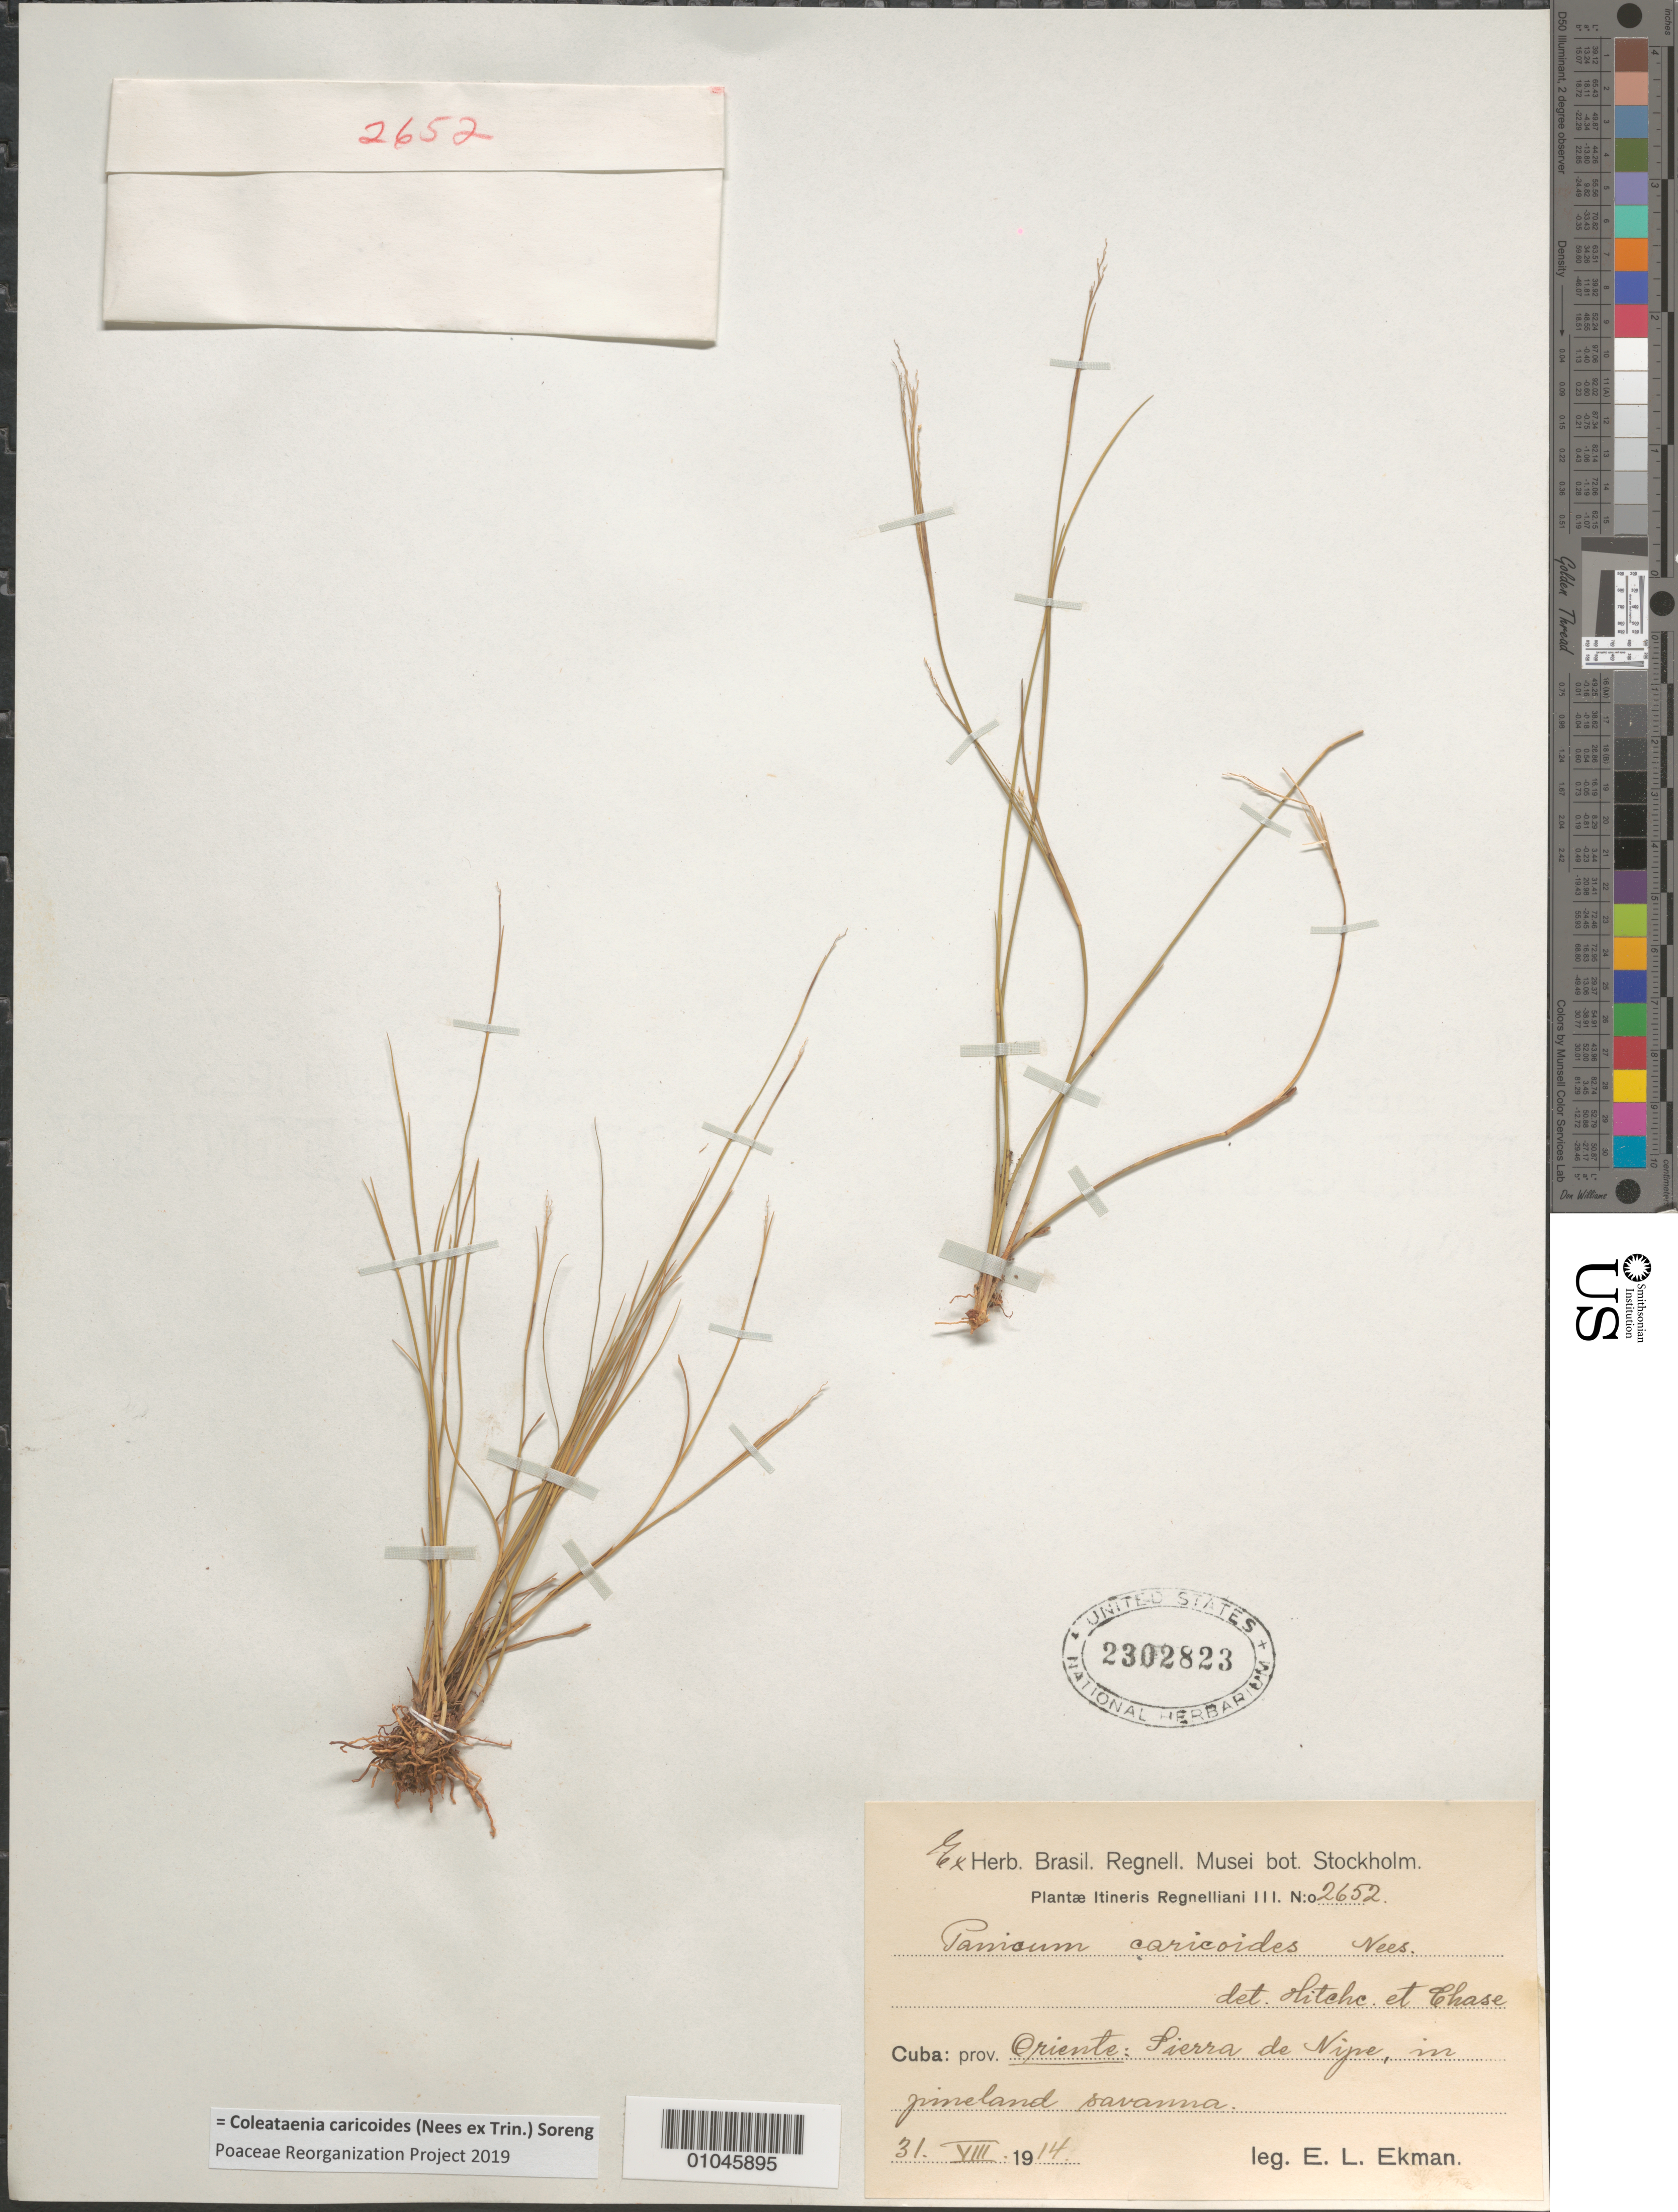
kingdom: Plantae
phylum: Tracheophyta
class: Liliopsida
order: Poales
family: Poaceae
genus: Panicum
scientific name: Panicum caricoides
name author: Nees ex Trin.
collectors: E. L. Ekman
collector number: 2652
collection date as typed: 31 Aug 1914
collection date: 1914-08-31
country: Cuba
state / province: Holguín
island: Cuba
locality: Sierra de Nipe, in pineland savanna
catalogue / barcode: US 2302823